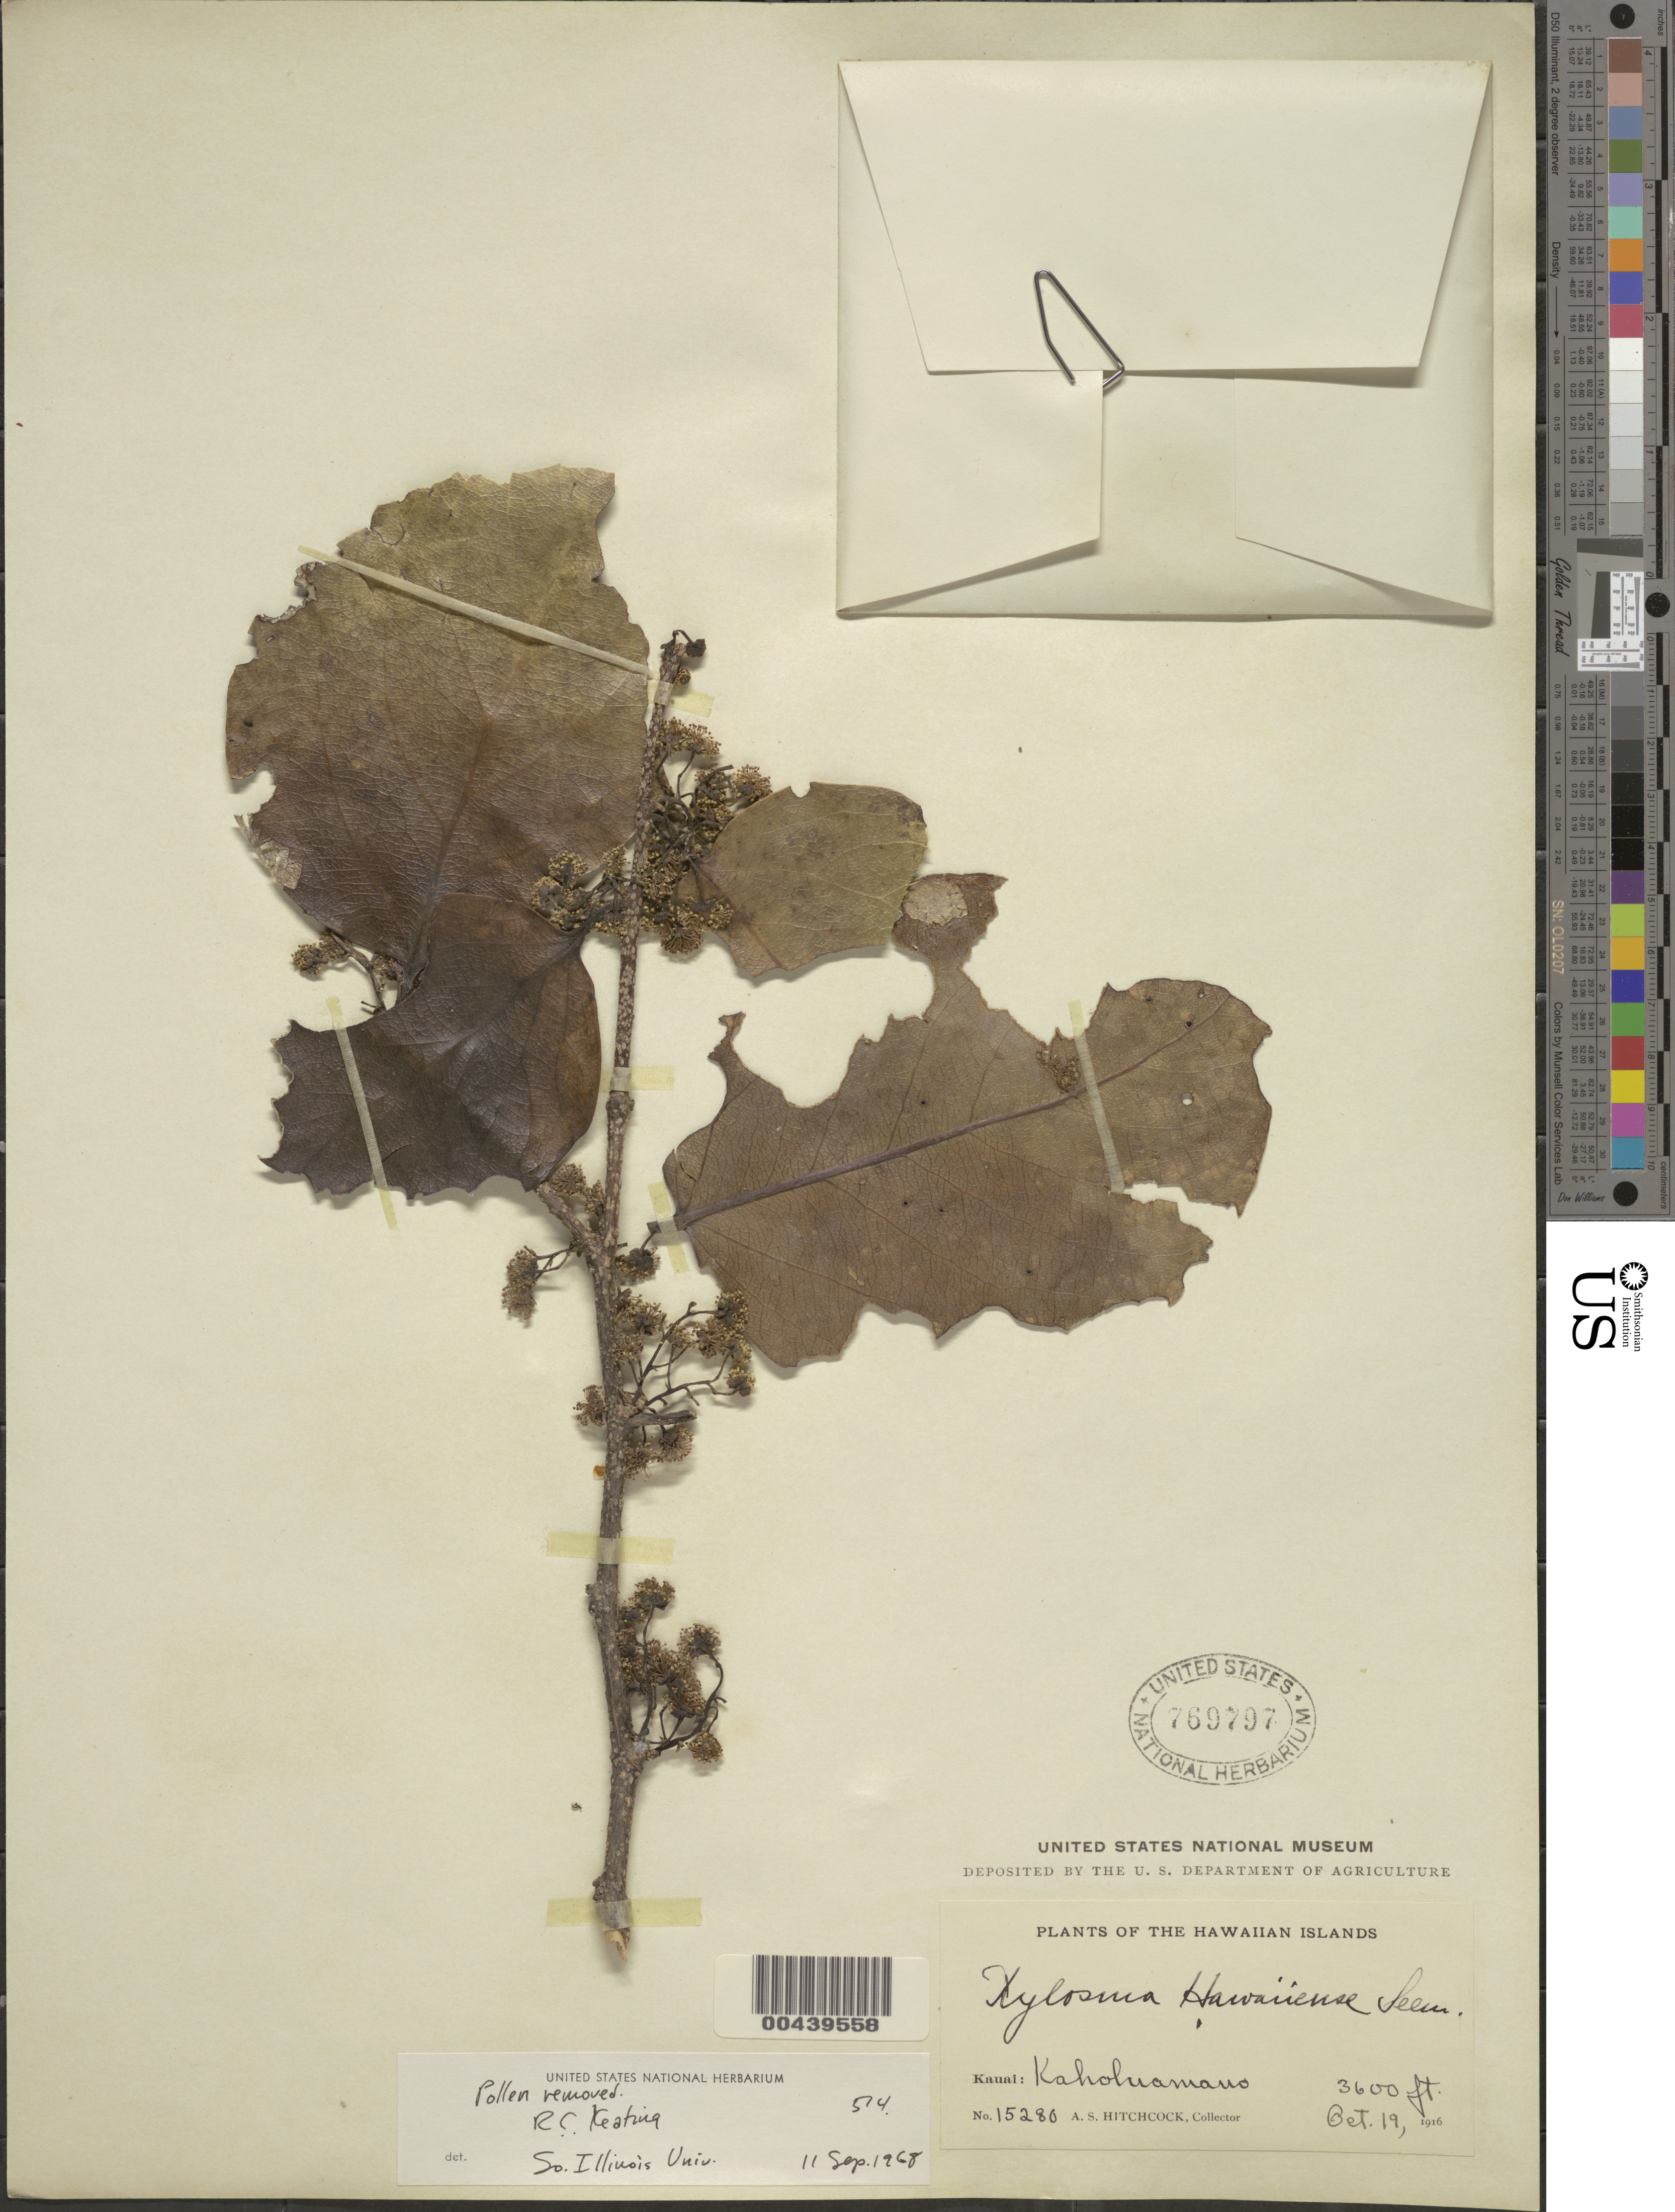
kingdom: Plantae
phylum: Tracheophyta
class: Magnoliopsida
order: Malpighiales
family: Salicaceae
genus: Xylosma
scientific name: Xylosma hawaiensis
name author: Seem.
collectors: A. S. Hitchcock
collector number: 15280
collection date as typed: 19 Oct 1916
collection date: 1916-10-19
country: United States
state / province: Hawaii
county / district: Kauai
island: Kaua'i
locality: Kaholuamano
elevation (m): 1097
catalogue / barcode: US 769797